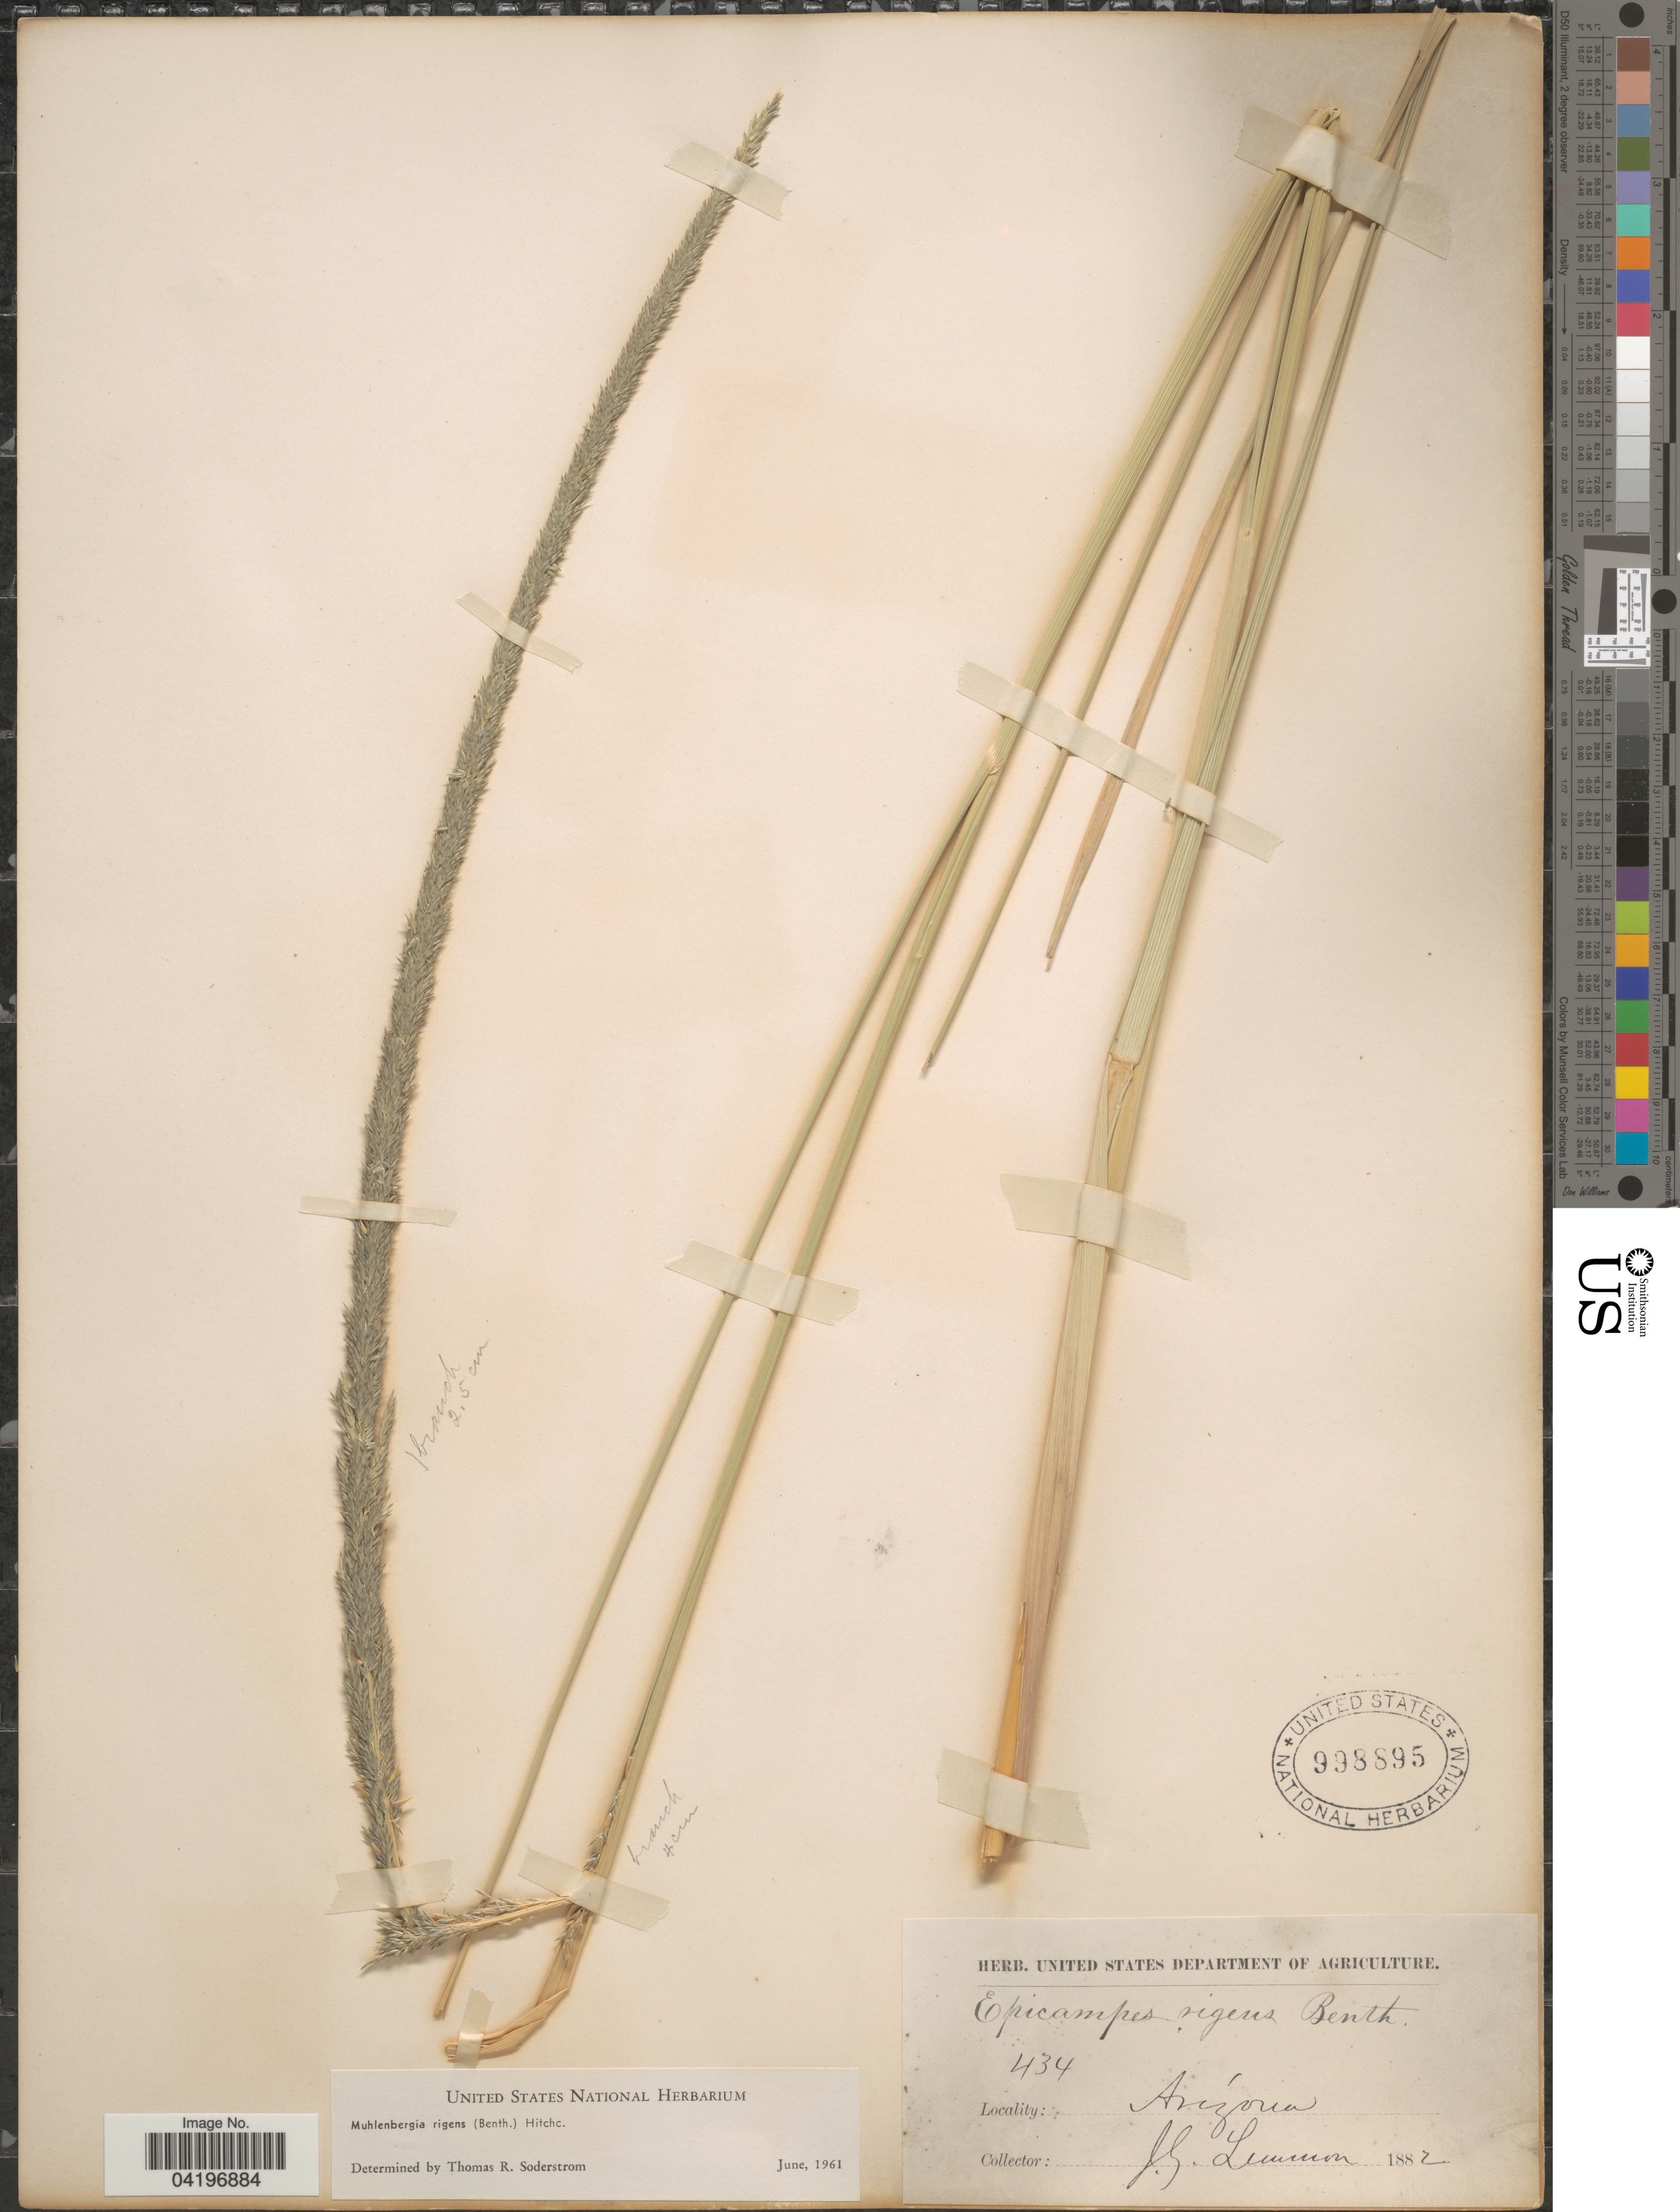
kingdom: Plantae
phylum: Tracheophyta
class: Liliopsida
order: Poales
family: Poaceae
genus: Muhlenbergia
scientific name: Muhlenbergia rigens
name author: (Benth.) Hitchc.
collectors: J. Lemmon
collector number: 434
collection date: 1882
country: United States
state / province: Arizona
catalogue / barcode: US 998895